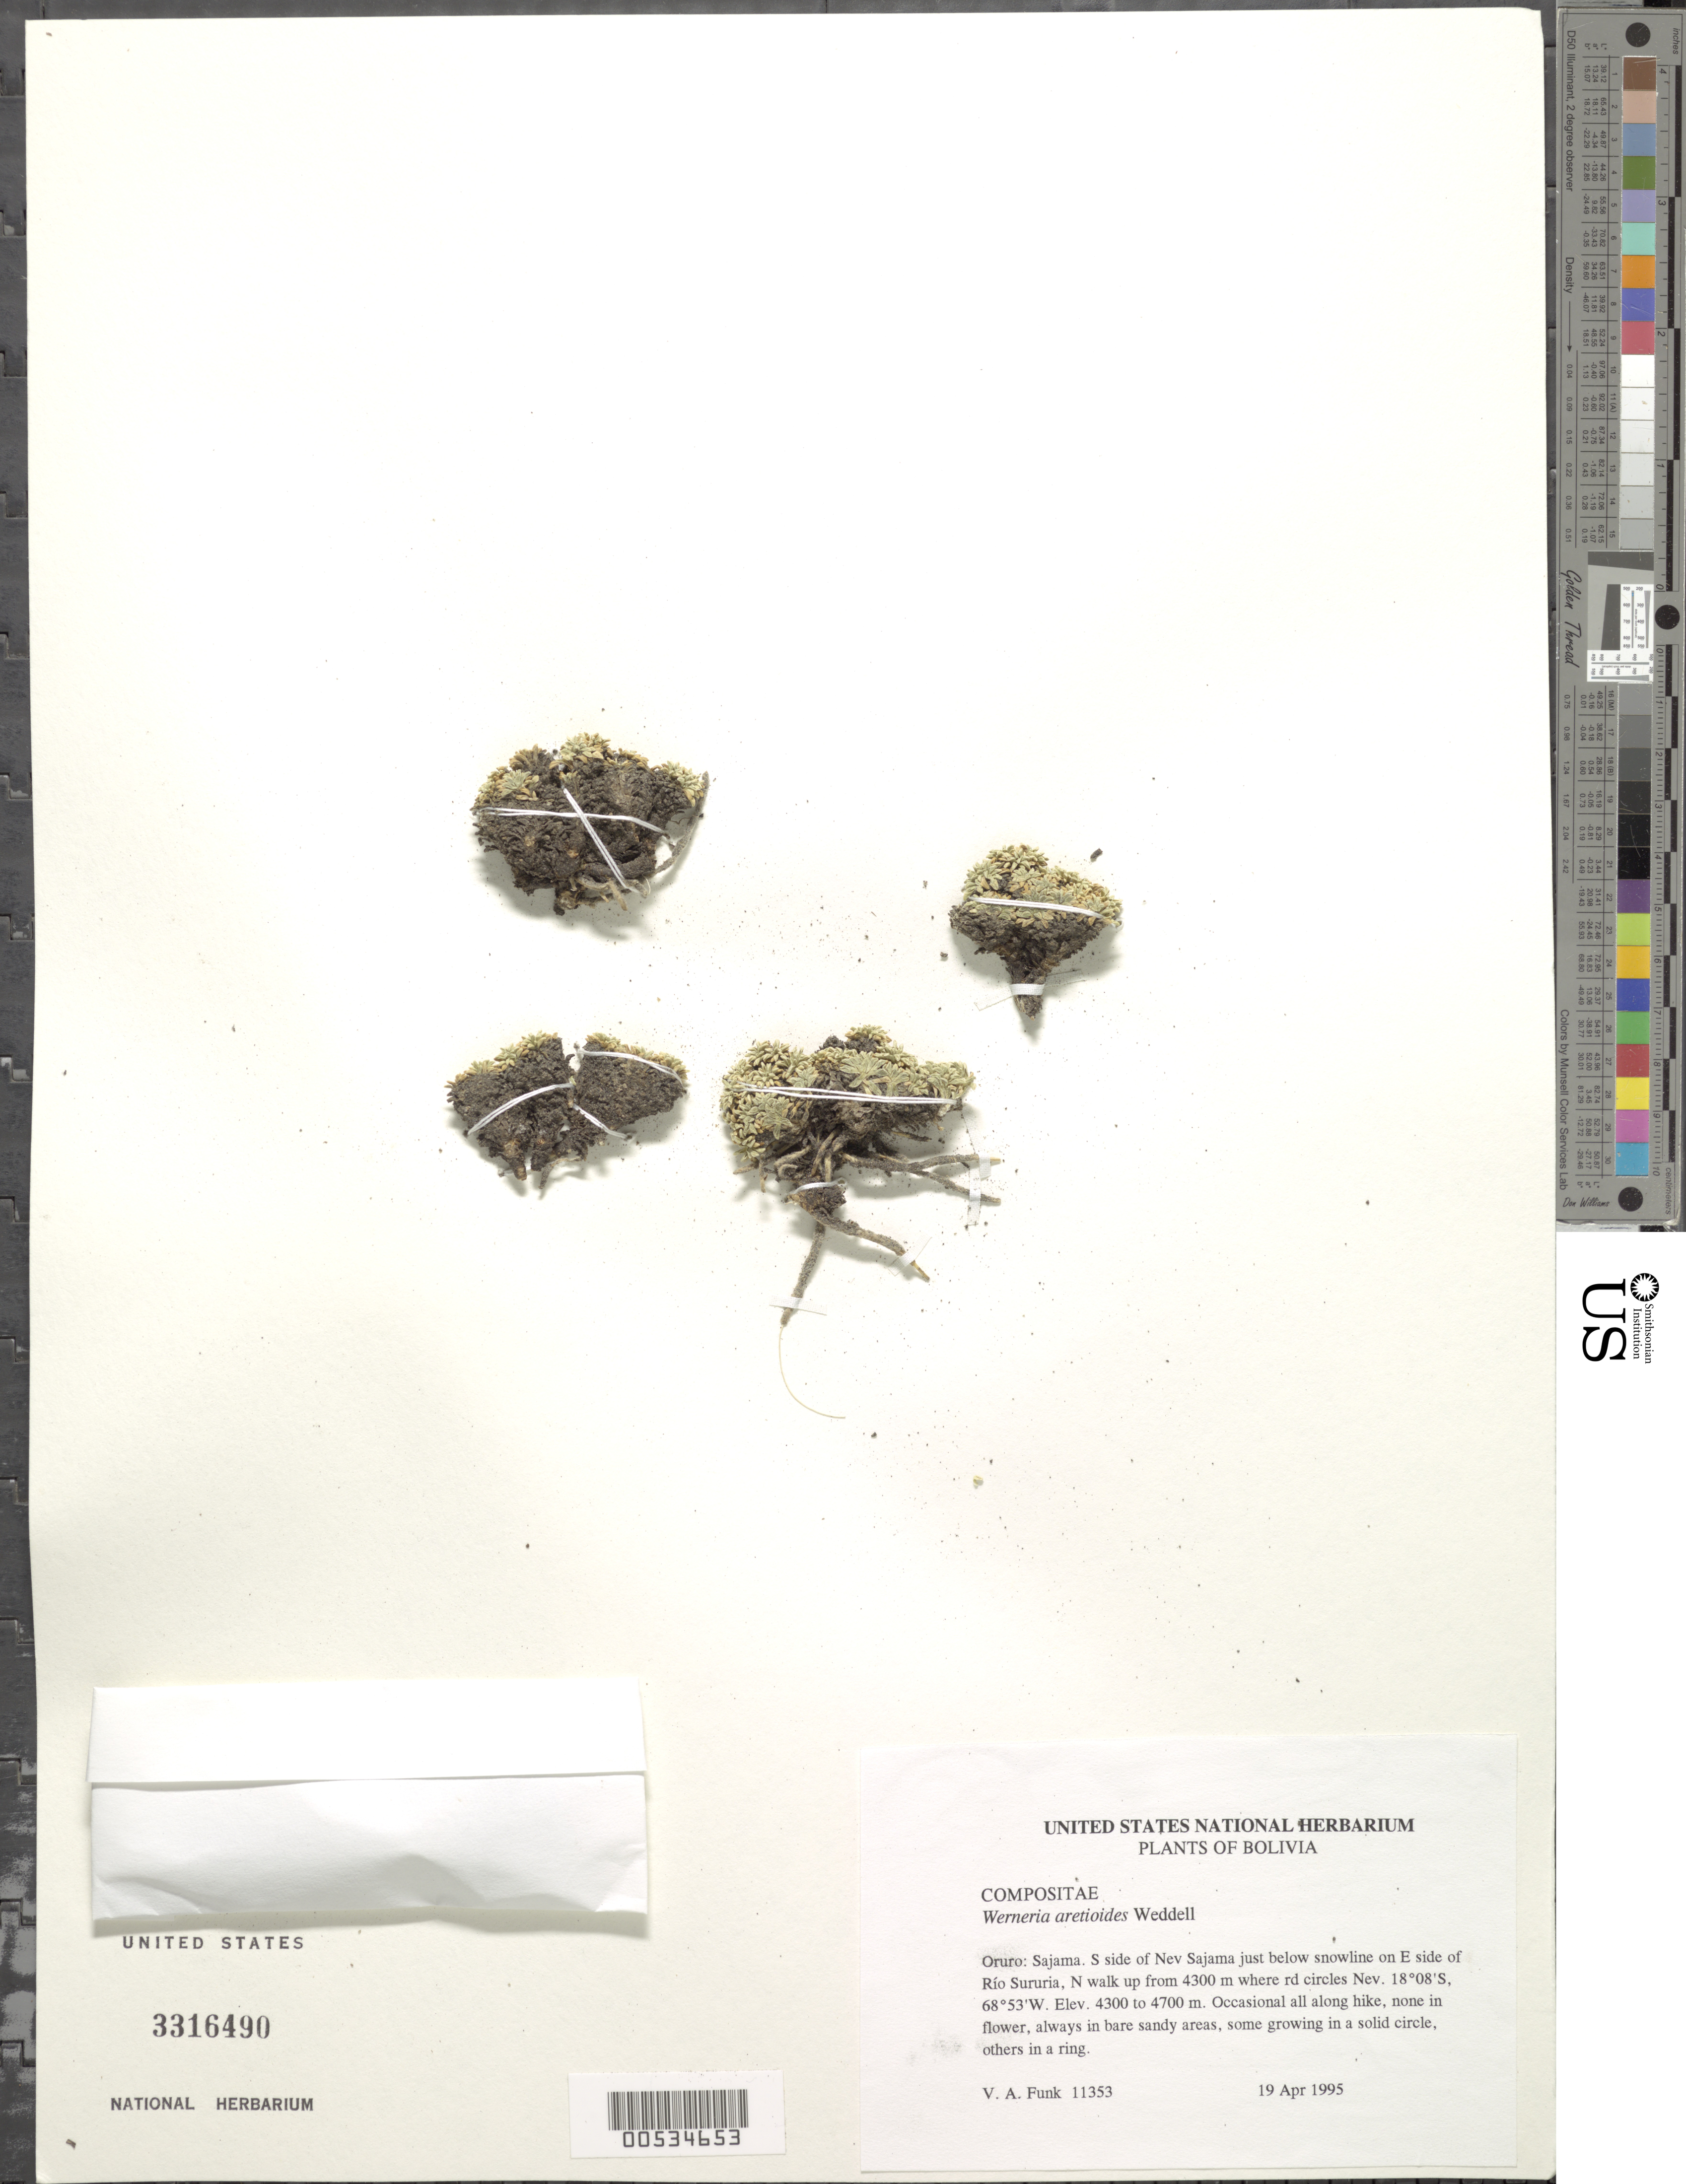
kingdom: Plantae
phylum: Tracheophyta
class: Magnoliopsida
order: Asterales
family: Asteraceae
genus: Werneria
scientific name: Werneria aretioides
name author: Wedd.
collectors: V. Funk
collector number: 11353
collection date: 1995-04-19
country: Bolivia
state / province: Oruro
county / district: Sajama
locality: Nev. Sajama, S side, just below snowline on E side of Río Sururia, N walk up from 4300 m where rd. circles Nev.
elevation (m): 4300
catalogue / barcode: US 3316490